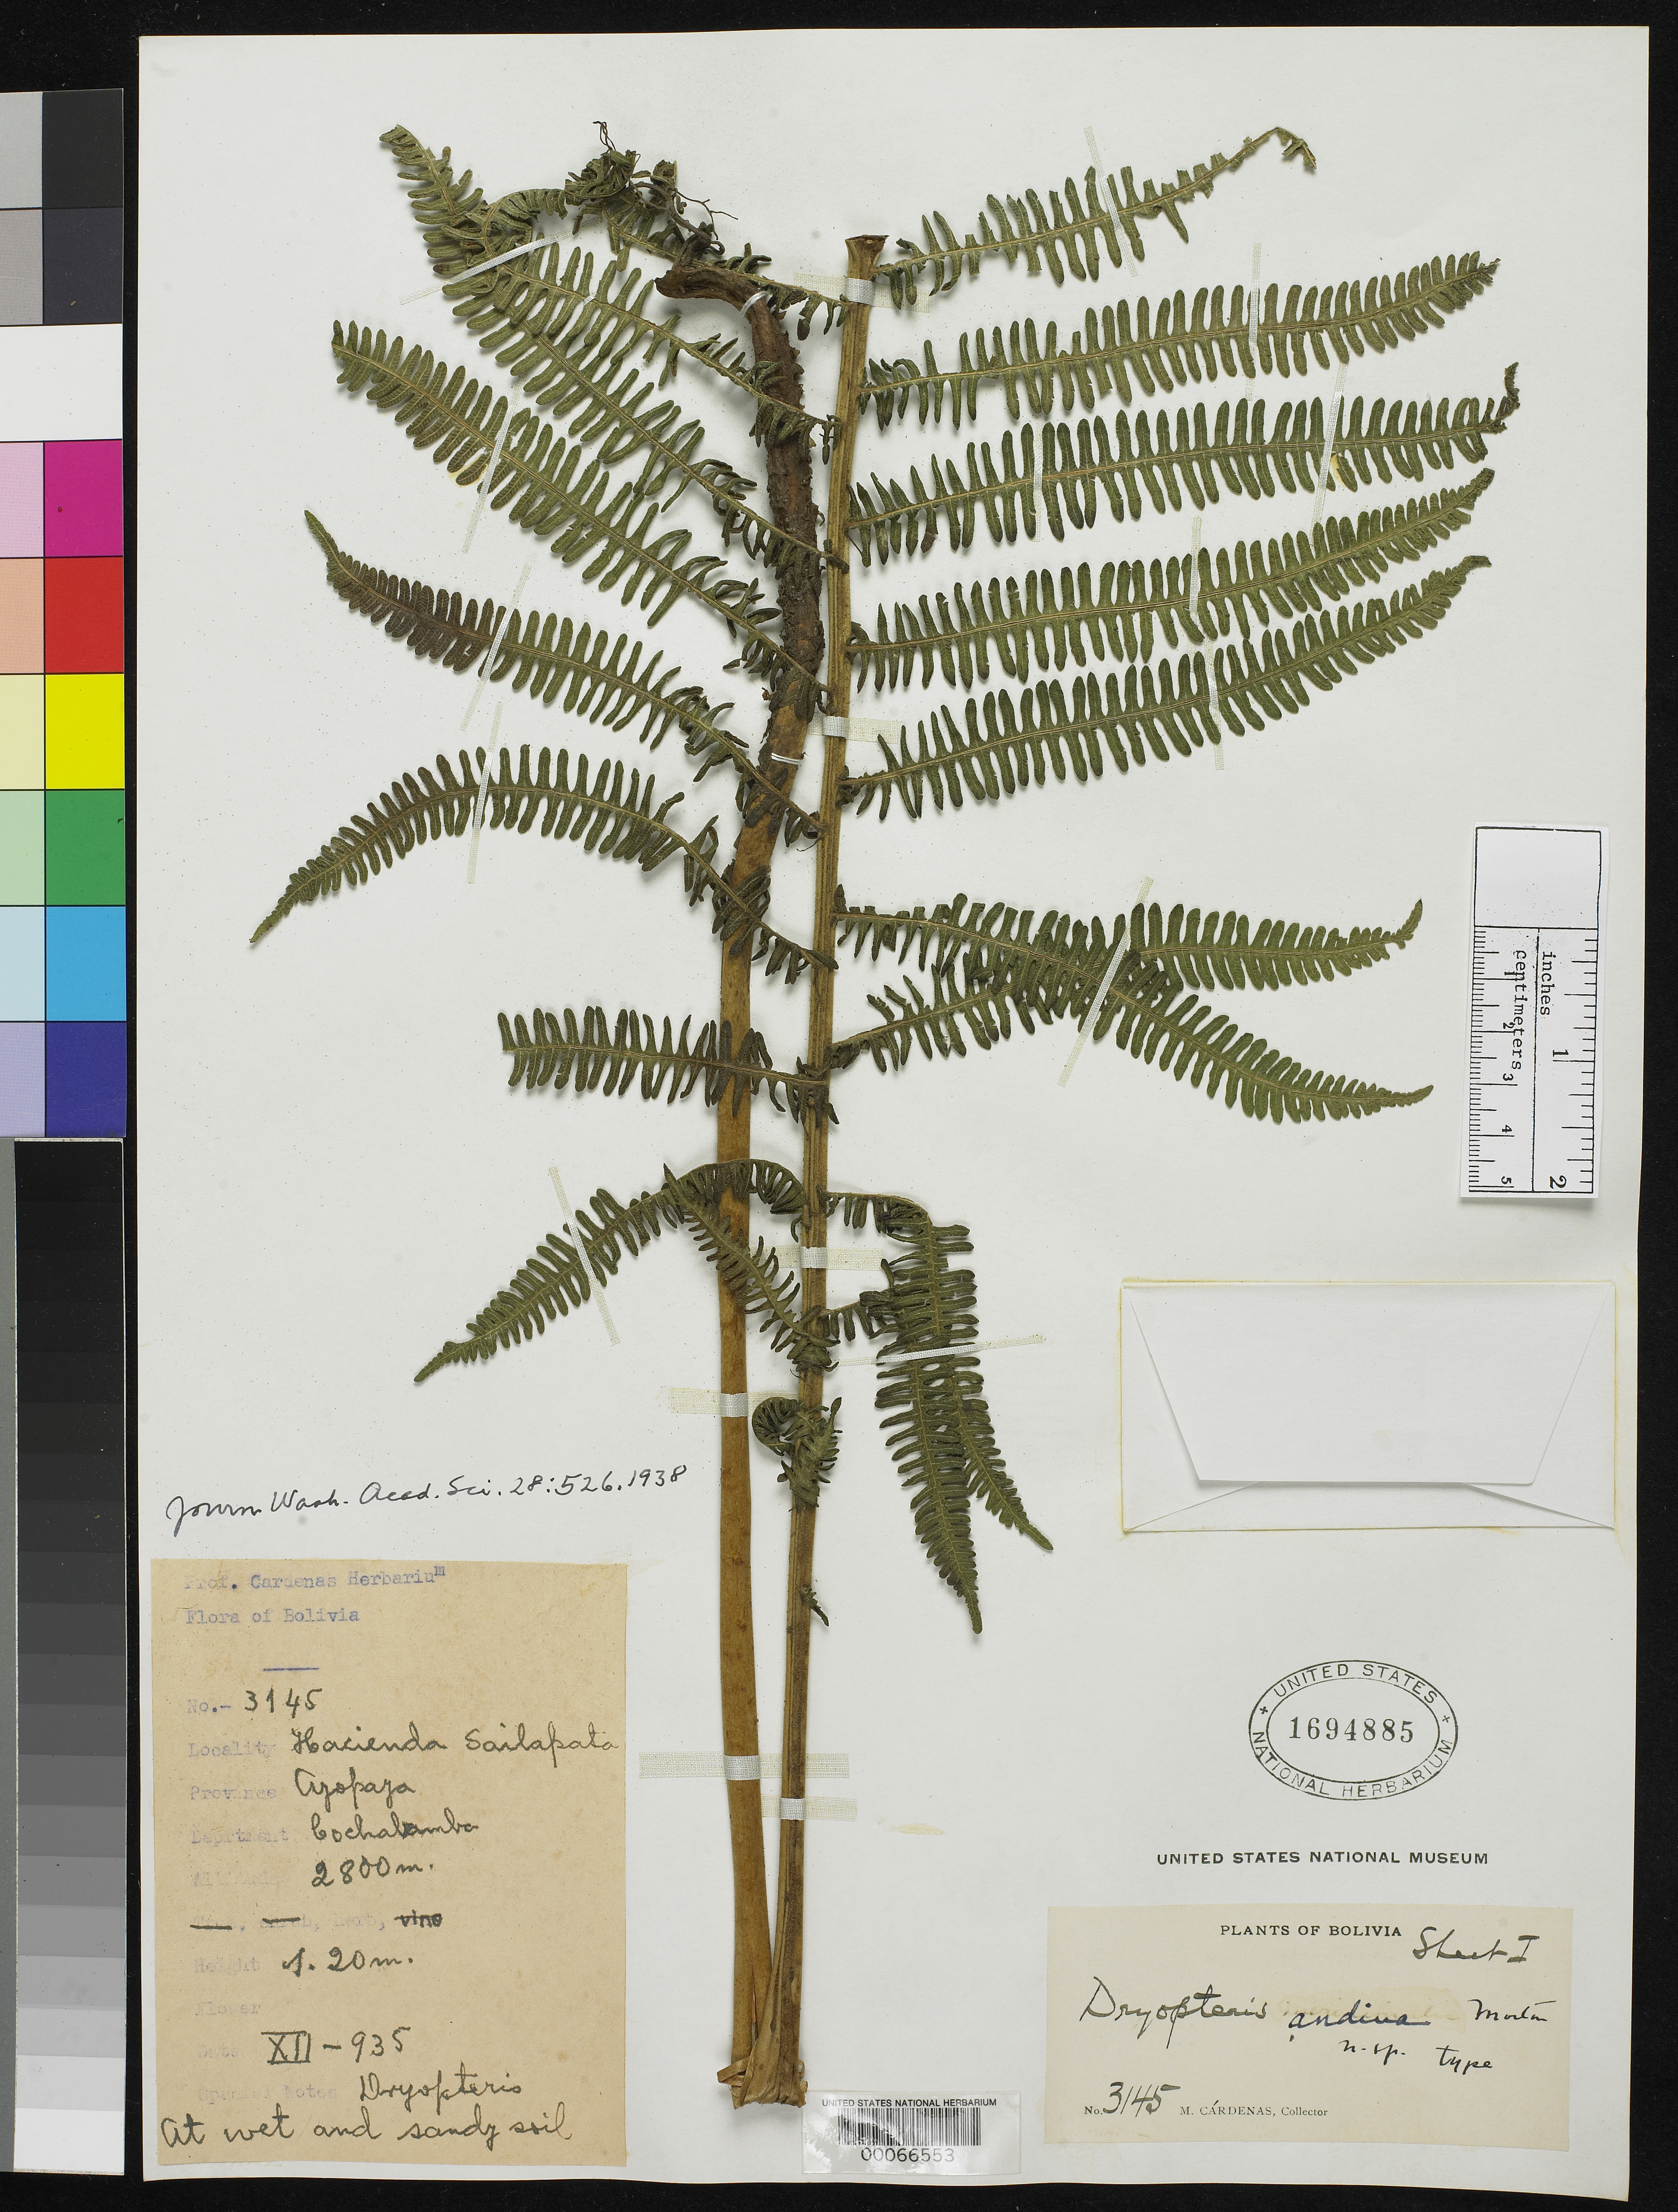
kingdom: Plantae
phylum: Tracheophyta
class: Polypodiopsida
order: Polypodiales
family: Dryopteridaceae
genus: Dryopteris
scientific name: Dryopteris andina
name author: C.V. Morton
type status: Holotype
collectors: M. Cárdenas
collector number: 3145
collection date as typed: Dec 1935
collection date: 1935-12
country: Bolivia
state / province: Cochabamba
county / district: Ayopaya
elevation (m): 2800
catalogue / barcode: US 1694885